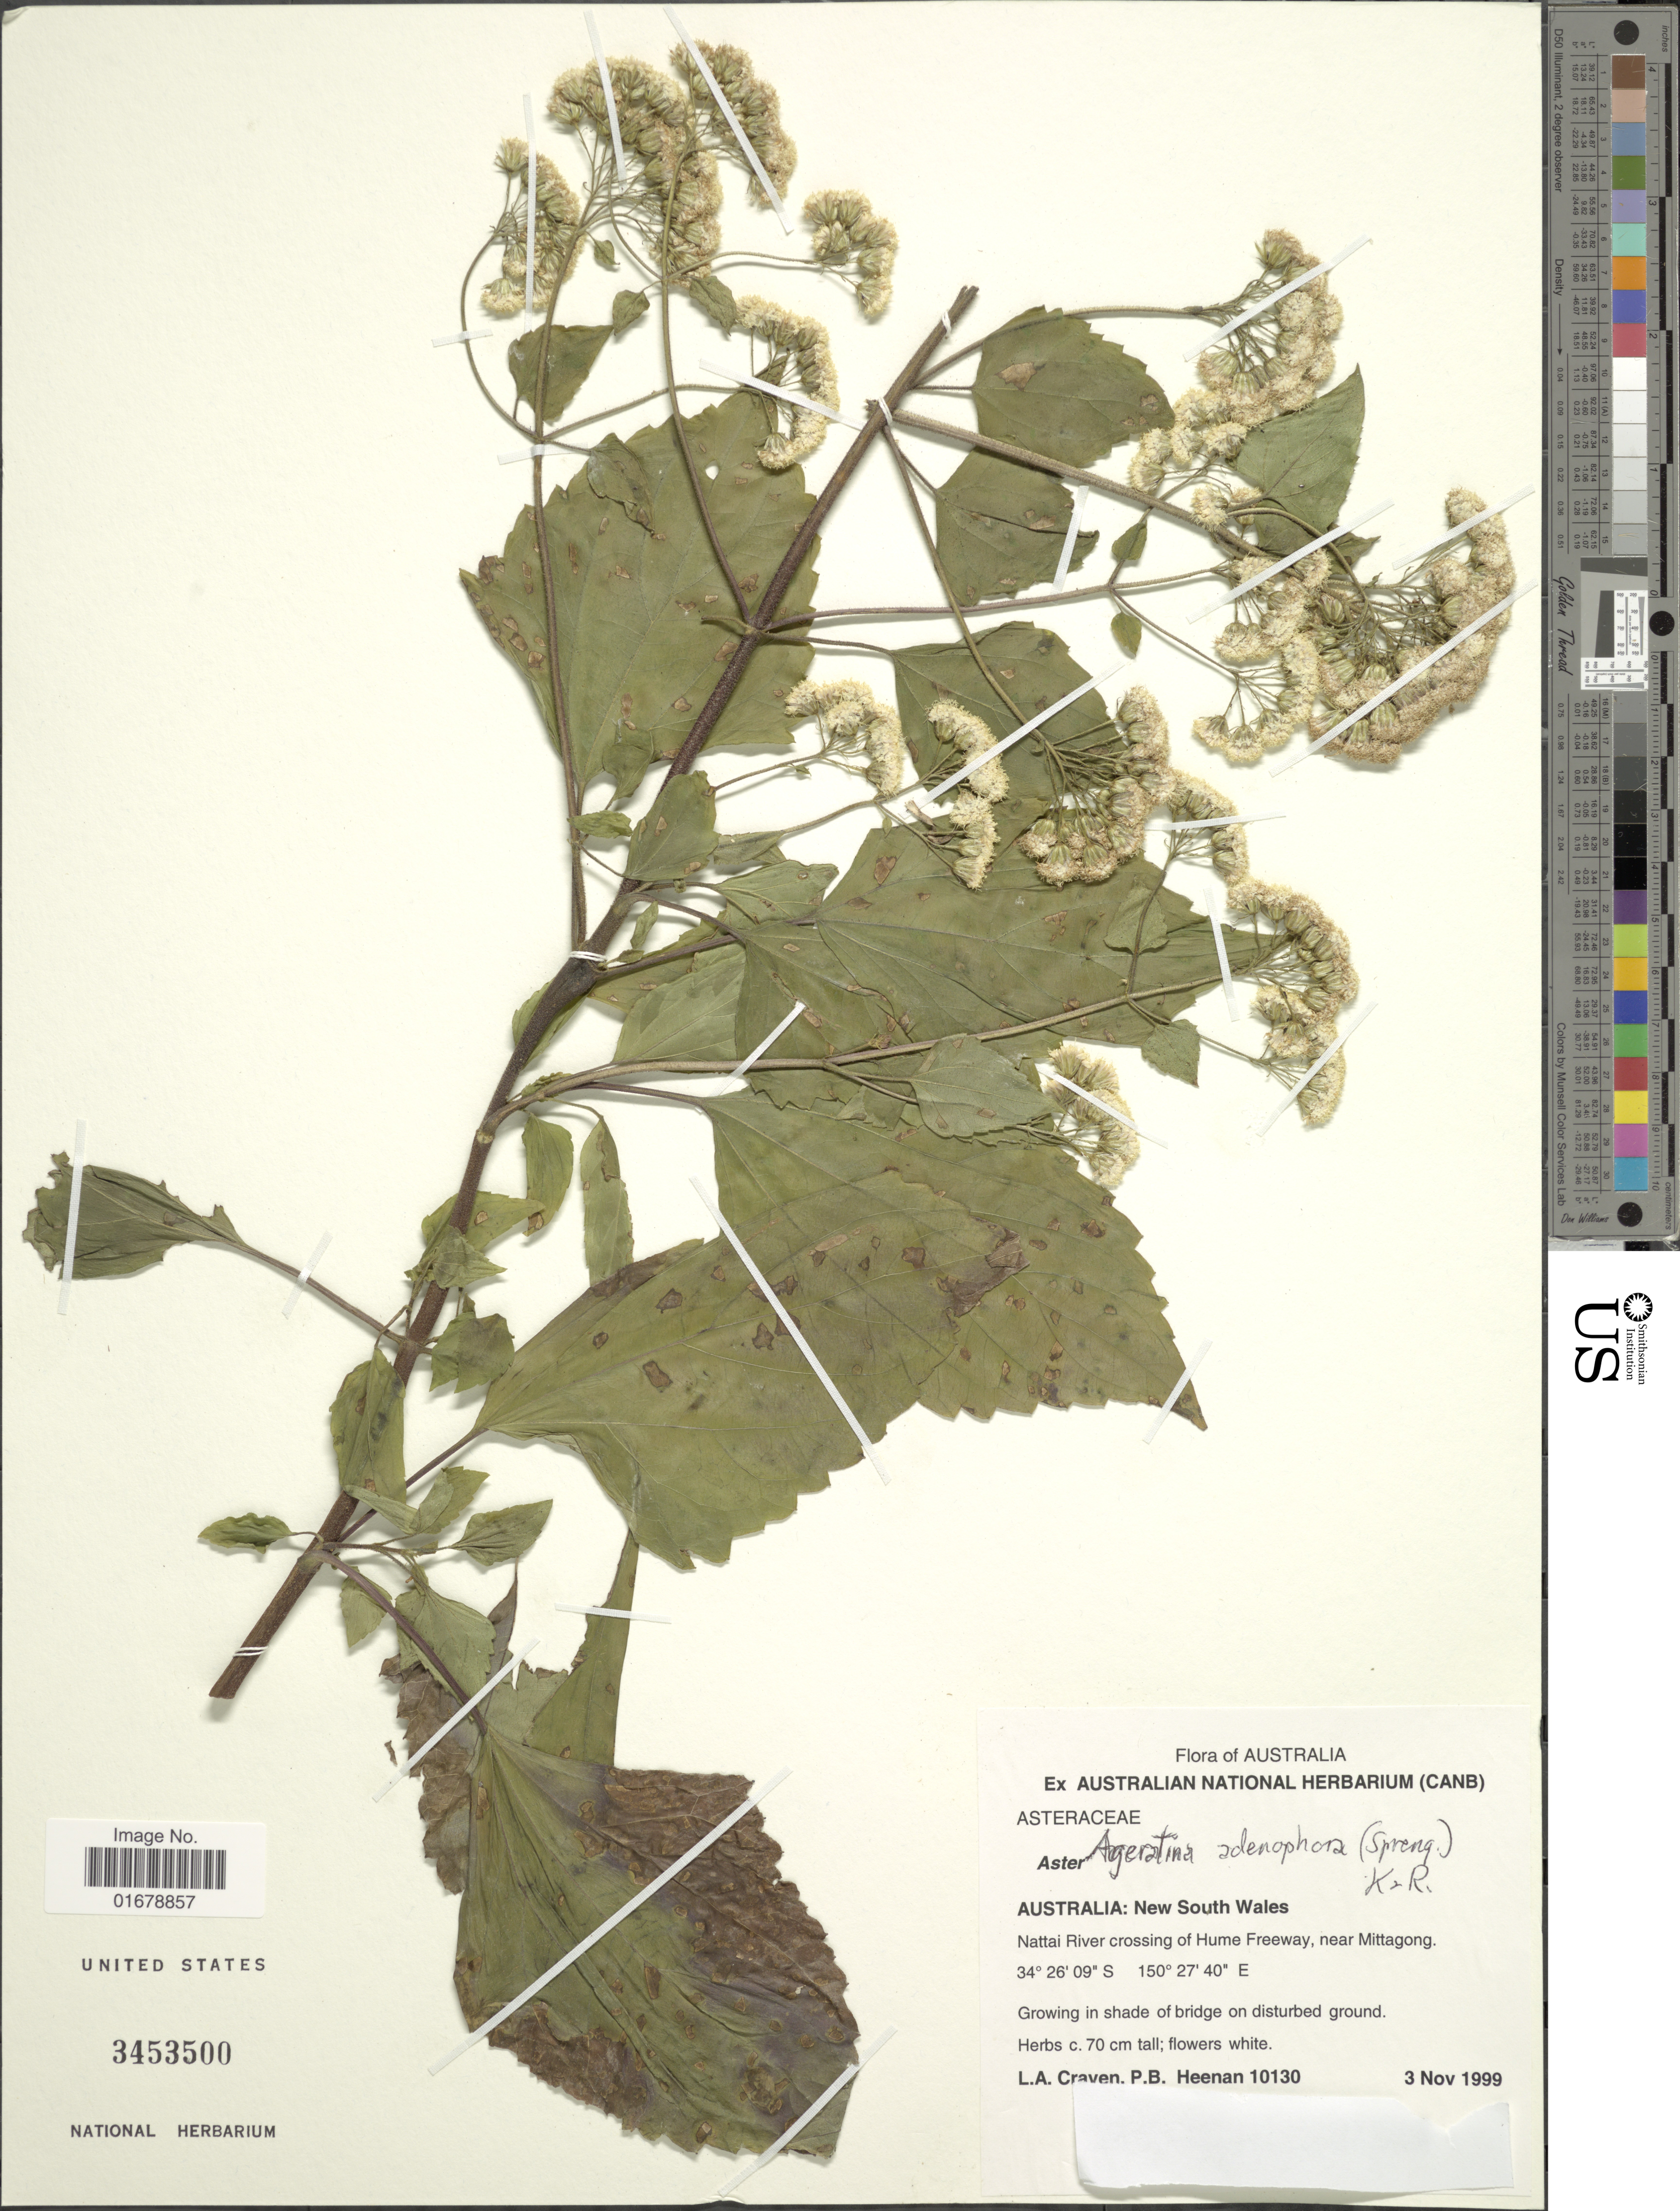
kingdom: Plantae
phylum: Tracheophyta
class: Magnoliopsida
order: Asterales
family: Asteraceae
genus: Ageratina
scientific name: Ageratina adenophora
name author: (Spreng.) R.M. King & H. Rob.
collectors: L. A. Craven & P. Heenan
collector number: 10130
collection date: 1999-11-03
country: Australia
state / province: New South Wales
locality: Australia: New South Wales. Nattai River crossing of hume Freeway, near Mittagong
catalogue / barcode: US 3453500